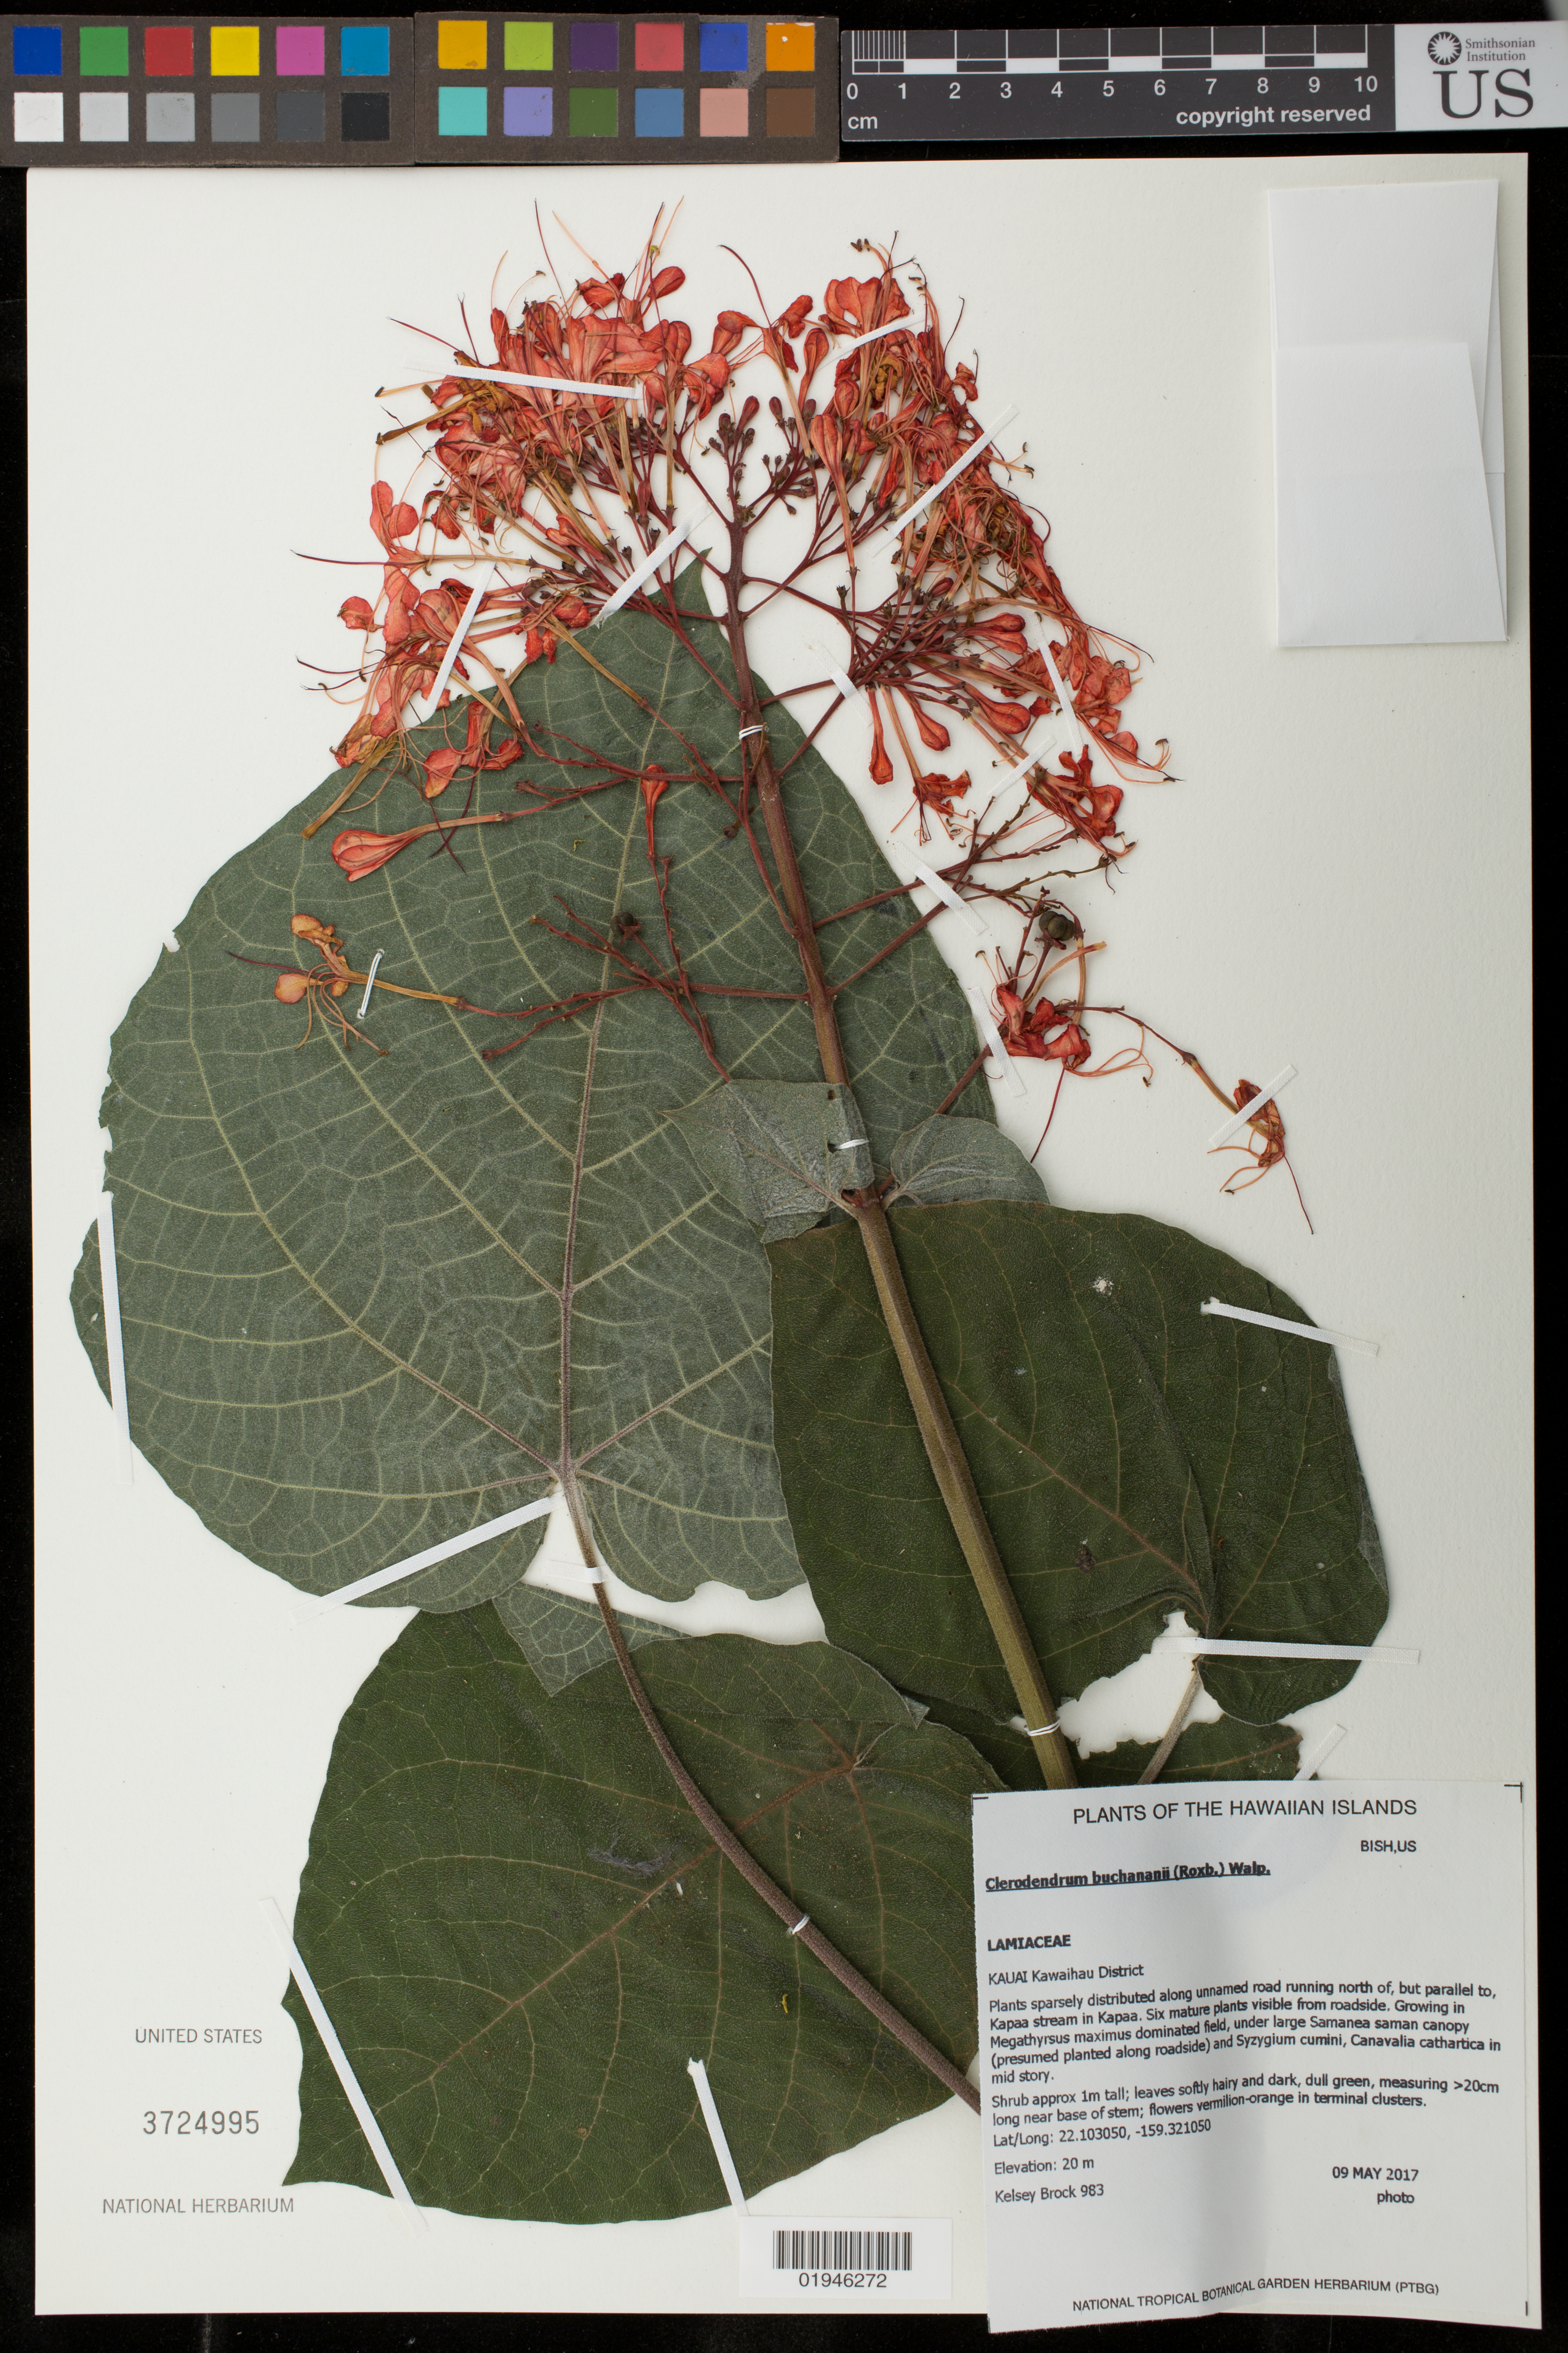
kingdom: Plantae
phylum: Tracheophyta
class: Magnoliopsida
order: Lamiales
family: Lamiaceae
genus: Clerodendrum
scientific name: Clerodendrum speciosissimum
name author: Drapiez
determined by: Wagner, W. L., (BOT), Smithsonian Institution - National Museum of Natural History (UNITED STATES)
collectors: K. Brock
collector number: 983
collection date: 2017-05-09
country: United States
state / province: Hawaii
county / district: Kauai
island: Kaua'i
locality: Kawaihau District, along unnamed road running north of, but parallel to, Kapaa stream in Kapaa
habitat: Field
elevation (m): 20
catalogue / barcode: US 3724995